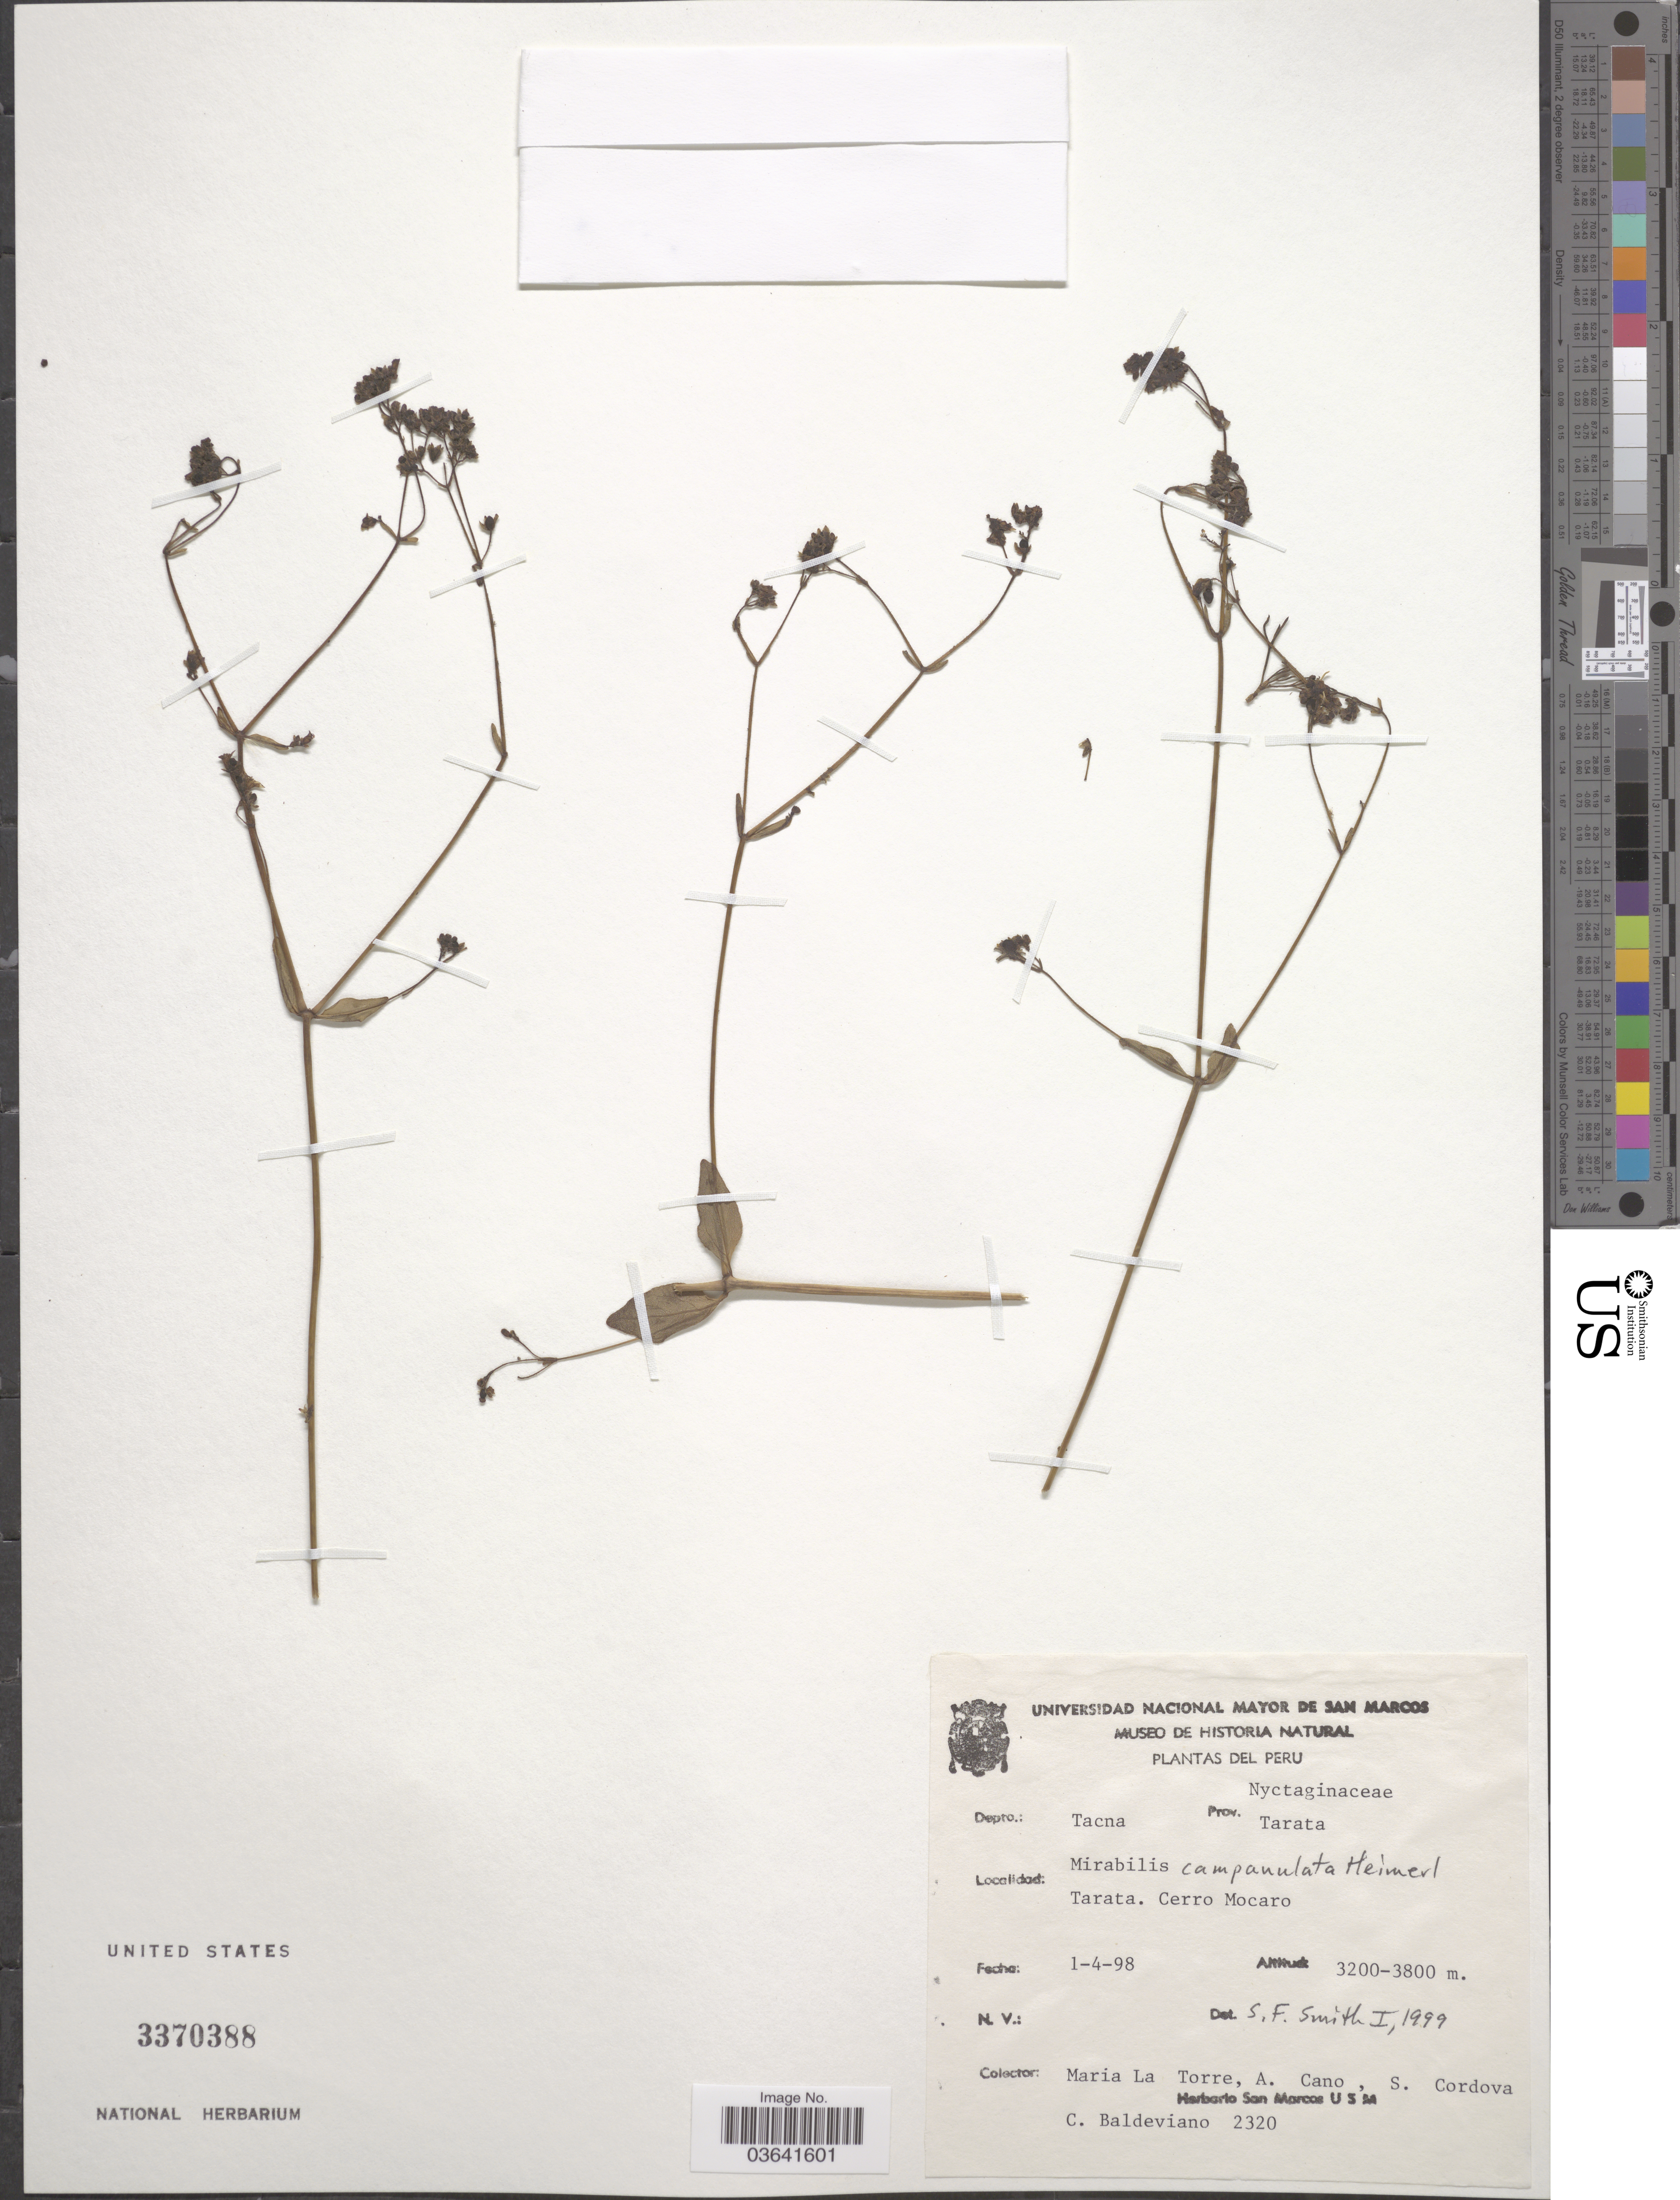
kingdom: Plantae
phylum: Tracheophyta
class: Magnoliopsida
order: Caryophyllales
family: Nyctaginaceae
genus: Mirabilis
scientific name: Mirabilis campanulata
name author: Heimerl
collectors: M. La Torre, A. Cano, S. Cordova & C. Baldeviano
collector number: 2320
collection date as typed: Transcribed d/m/y: 1/4/98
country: Peru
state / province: Tacna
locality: Depto.: Tacna. Prov. Tarata. Tarata. Cerro Mocaro.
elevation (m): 3200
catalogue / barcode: US 3370388